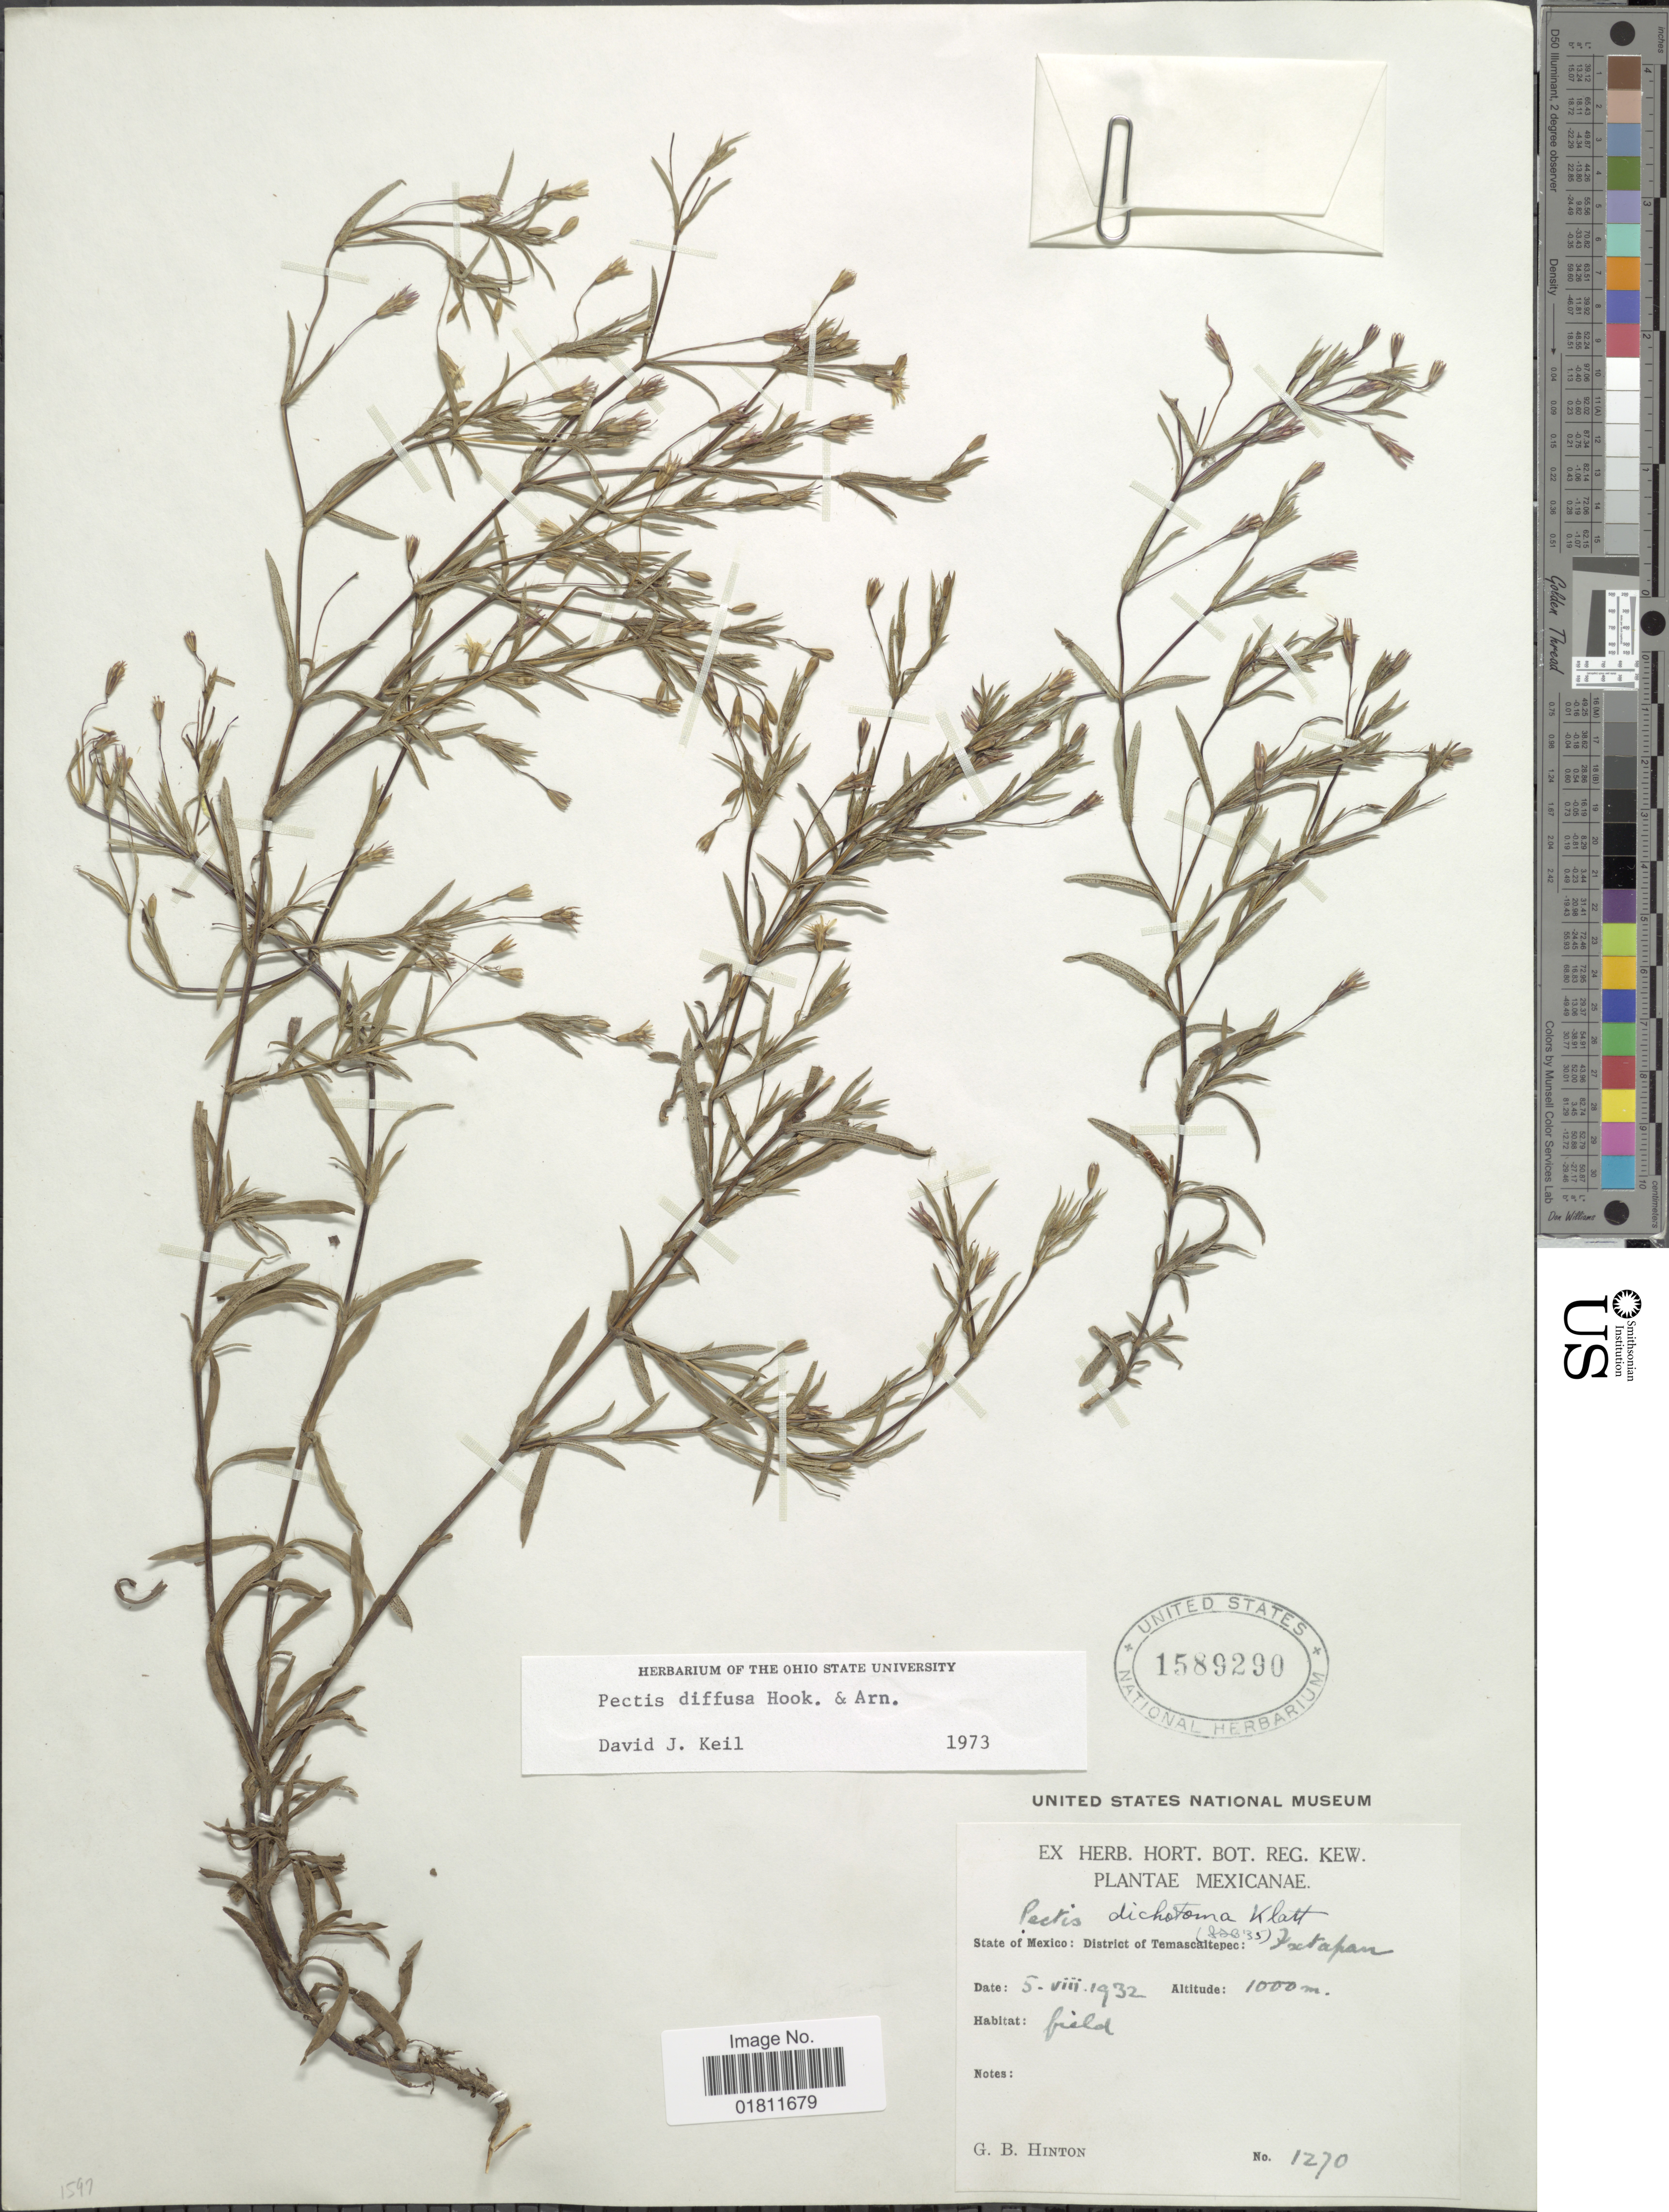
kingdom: Plantae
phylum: Tracheophyta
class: Magnoliopsida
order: Asterales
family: Asteraceae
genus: Pectis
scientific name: Pectis diffusa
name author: Hook. & Arn.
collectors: G. B. Hinton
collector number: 1270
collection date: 1932-08-05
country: Mexico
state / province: México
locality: State of Mexico: District Temascaltepec: Ixtapan.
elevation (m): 1000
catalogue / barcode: US 1589290